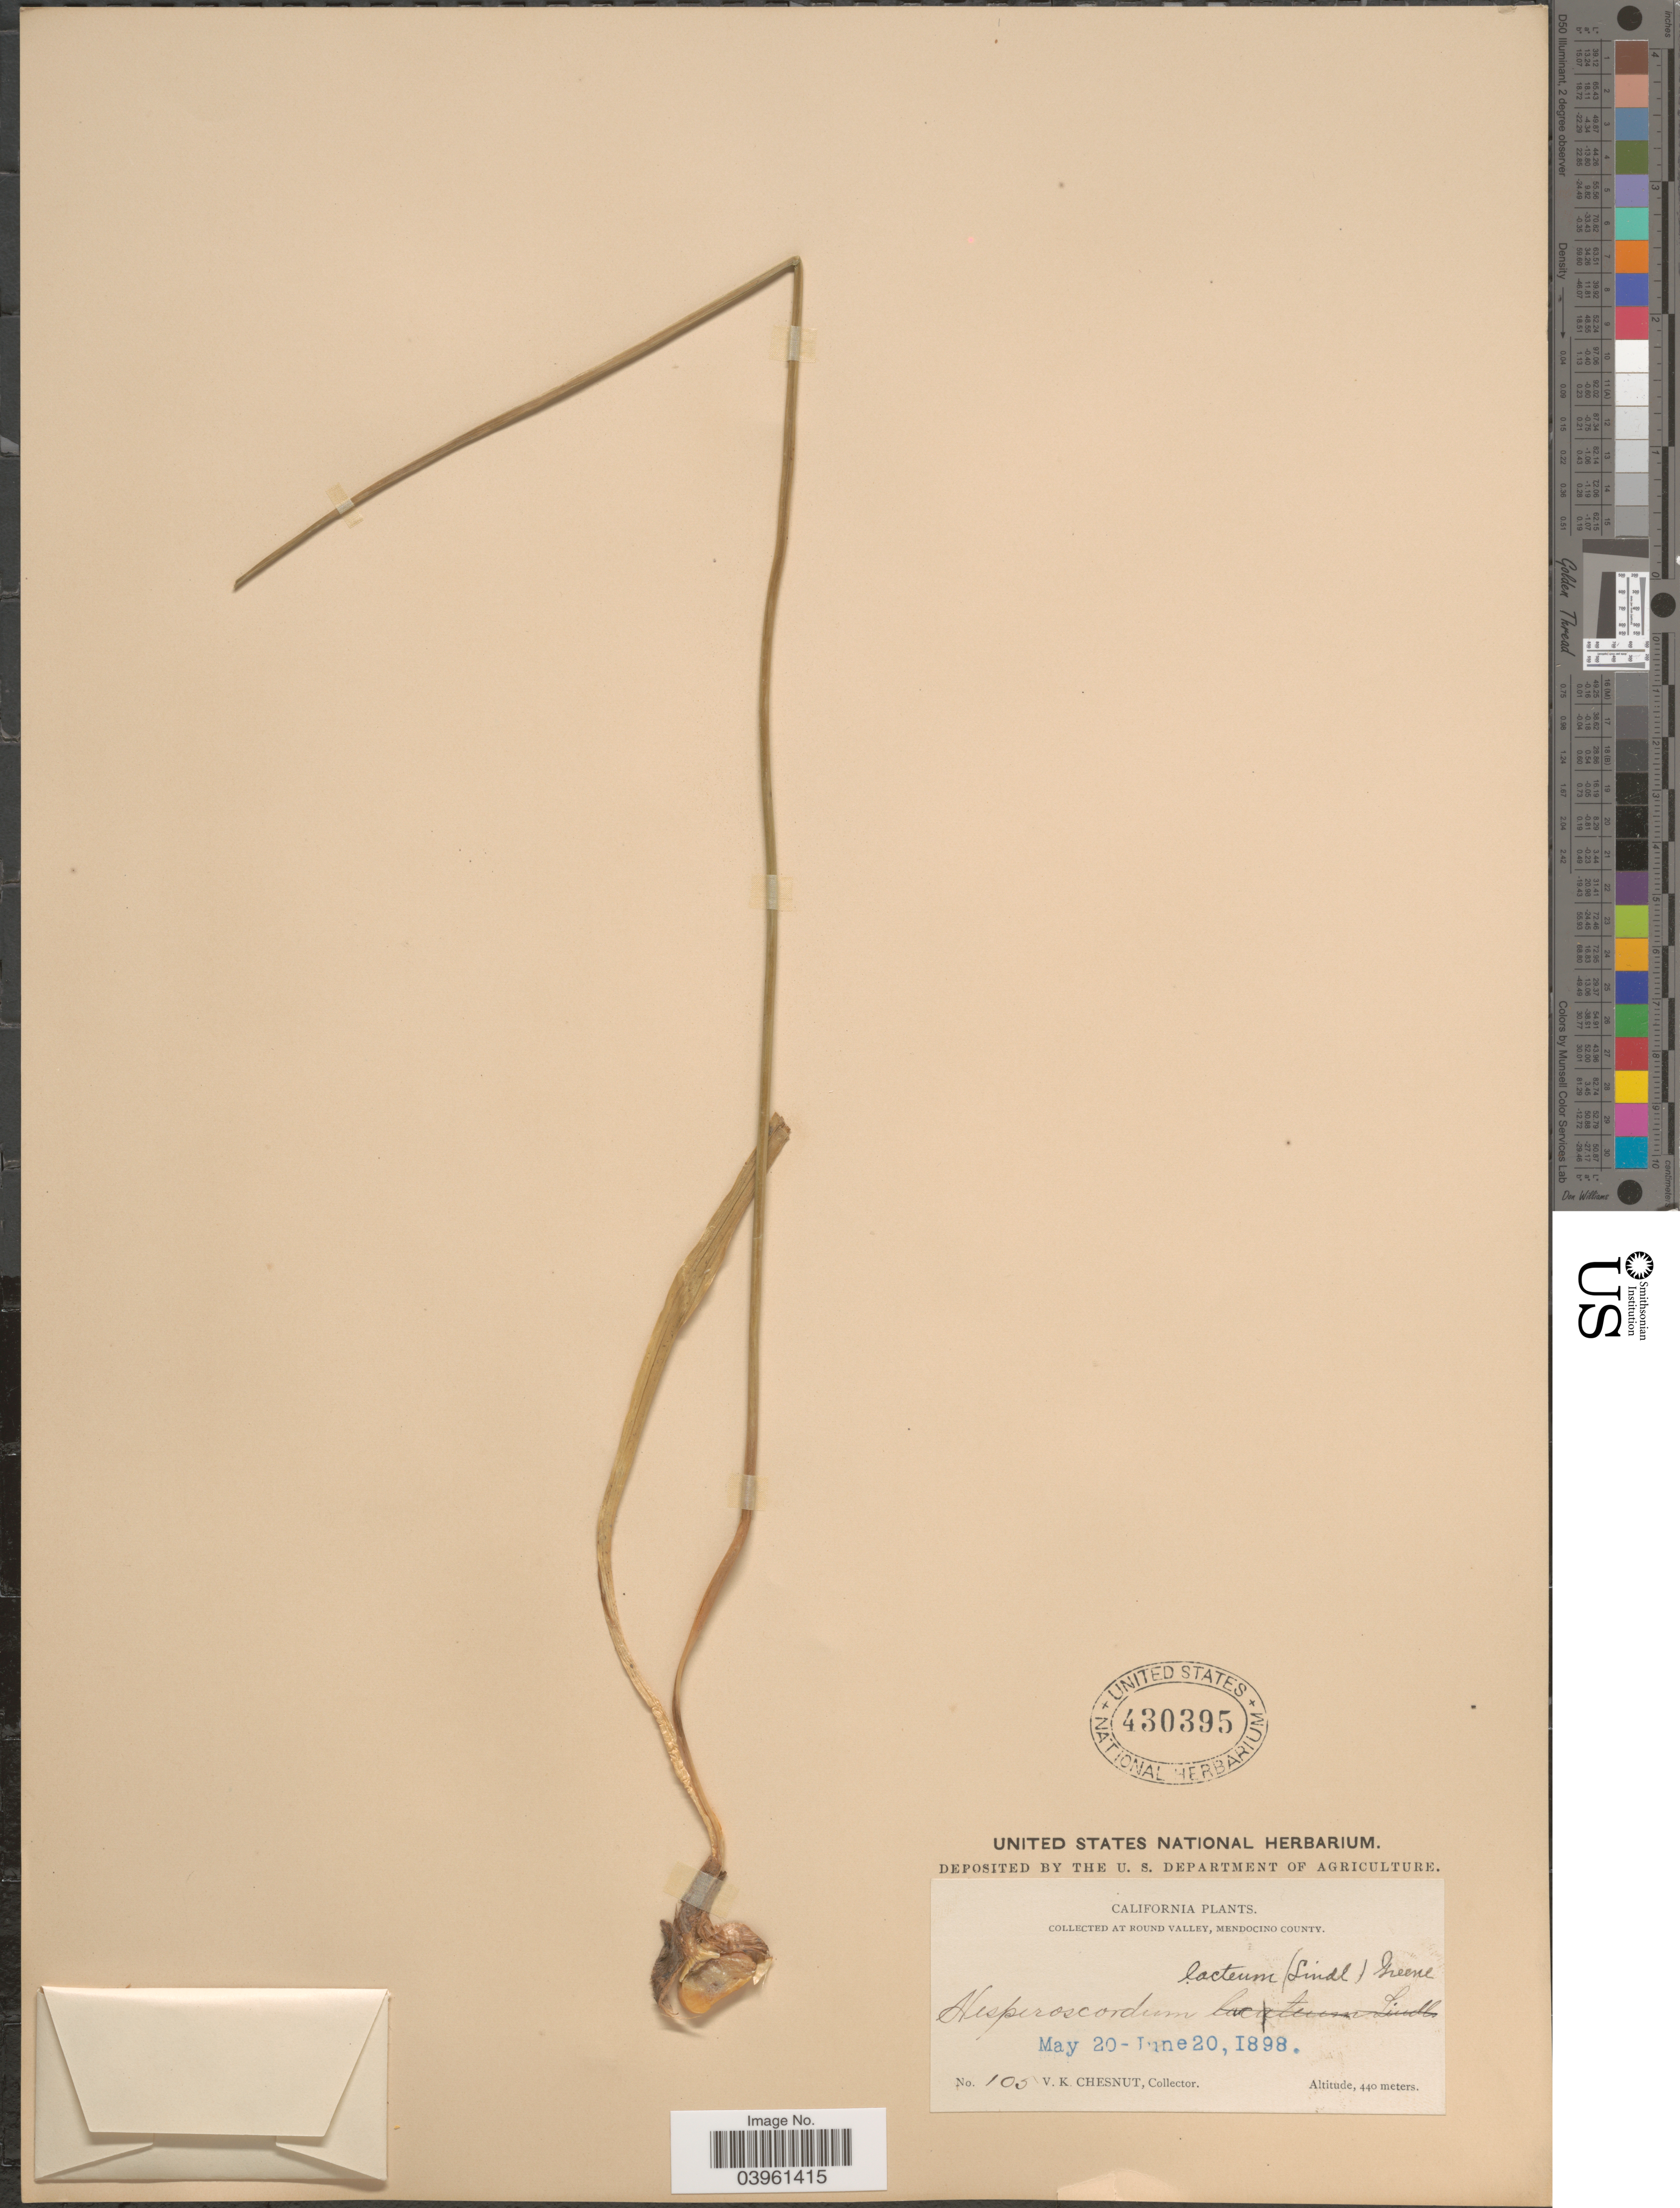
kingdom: Plantae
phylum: Tracheophyta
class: Liliopsida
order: Asparagales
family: Asparagaceae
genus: Triteleia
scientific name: Triteleia hyacinthina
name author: (Lindl.) Greene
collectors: V. Chesnut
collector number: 105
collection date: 1898-05-20/1898-06-20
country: United States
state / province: California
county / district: Mendocino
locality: At Round Valley, Mendocino County.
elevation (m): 440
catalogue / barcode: US 430395